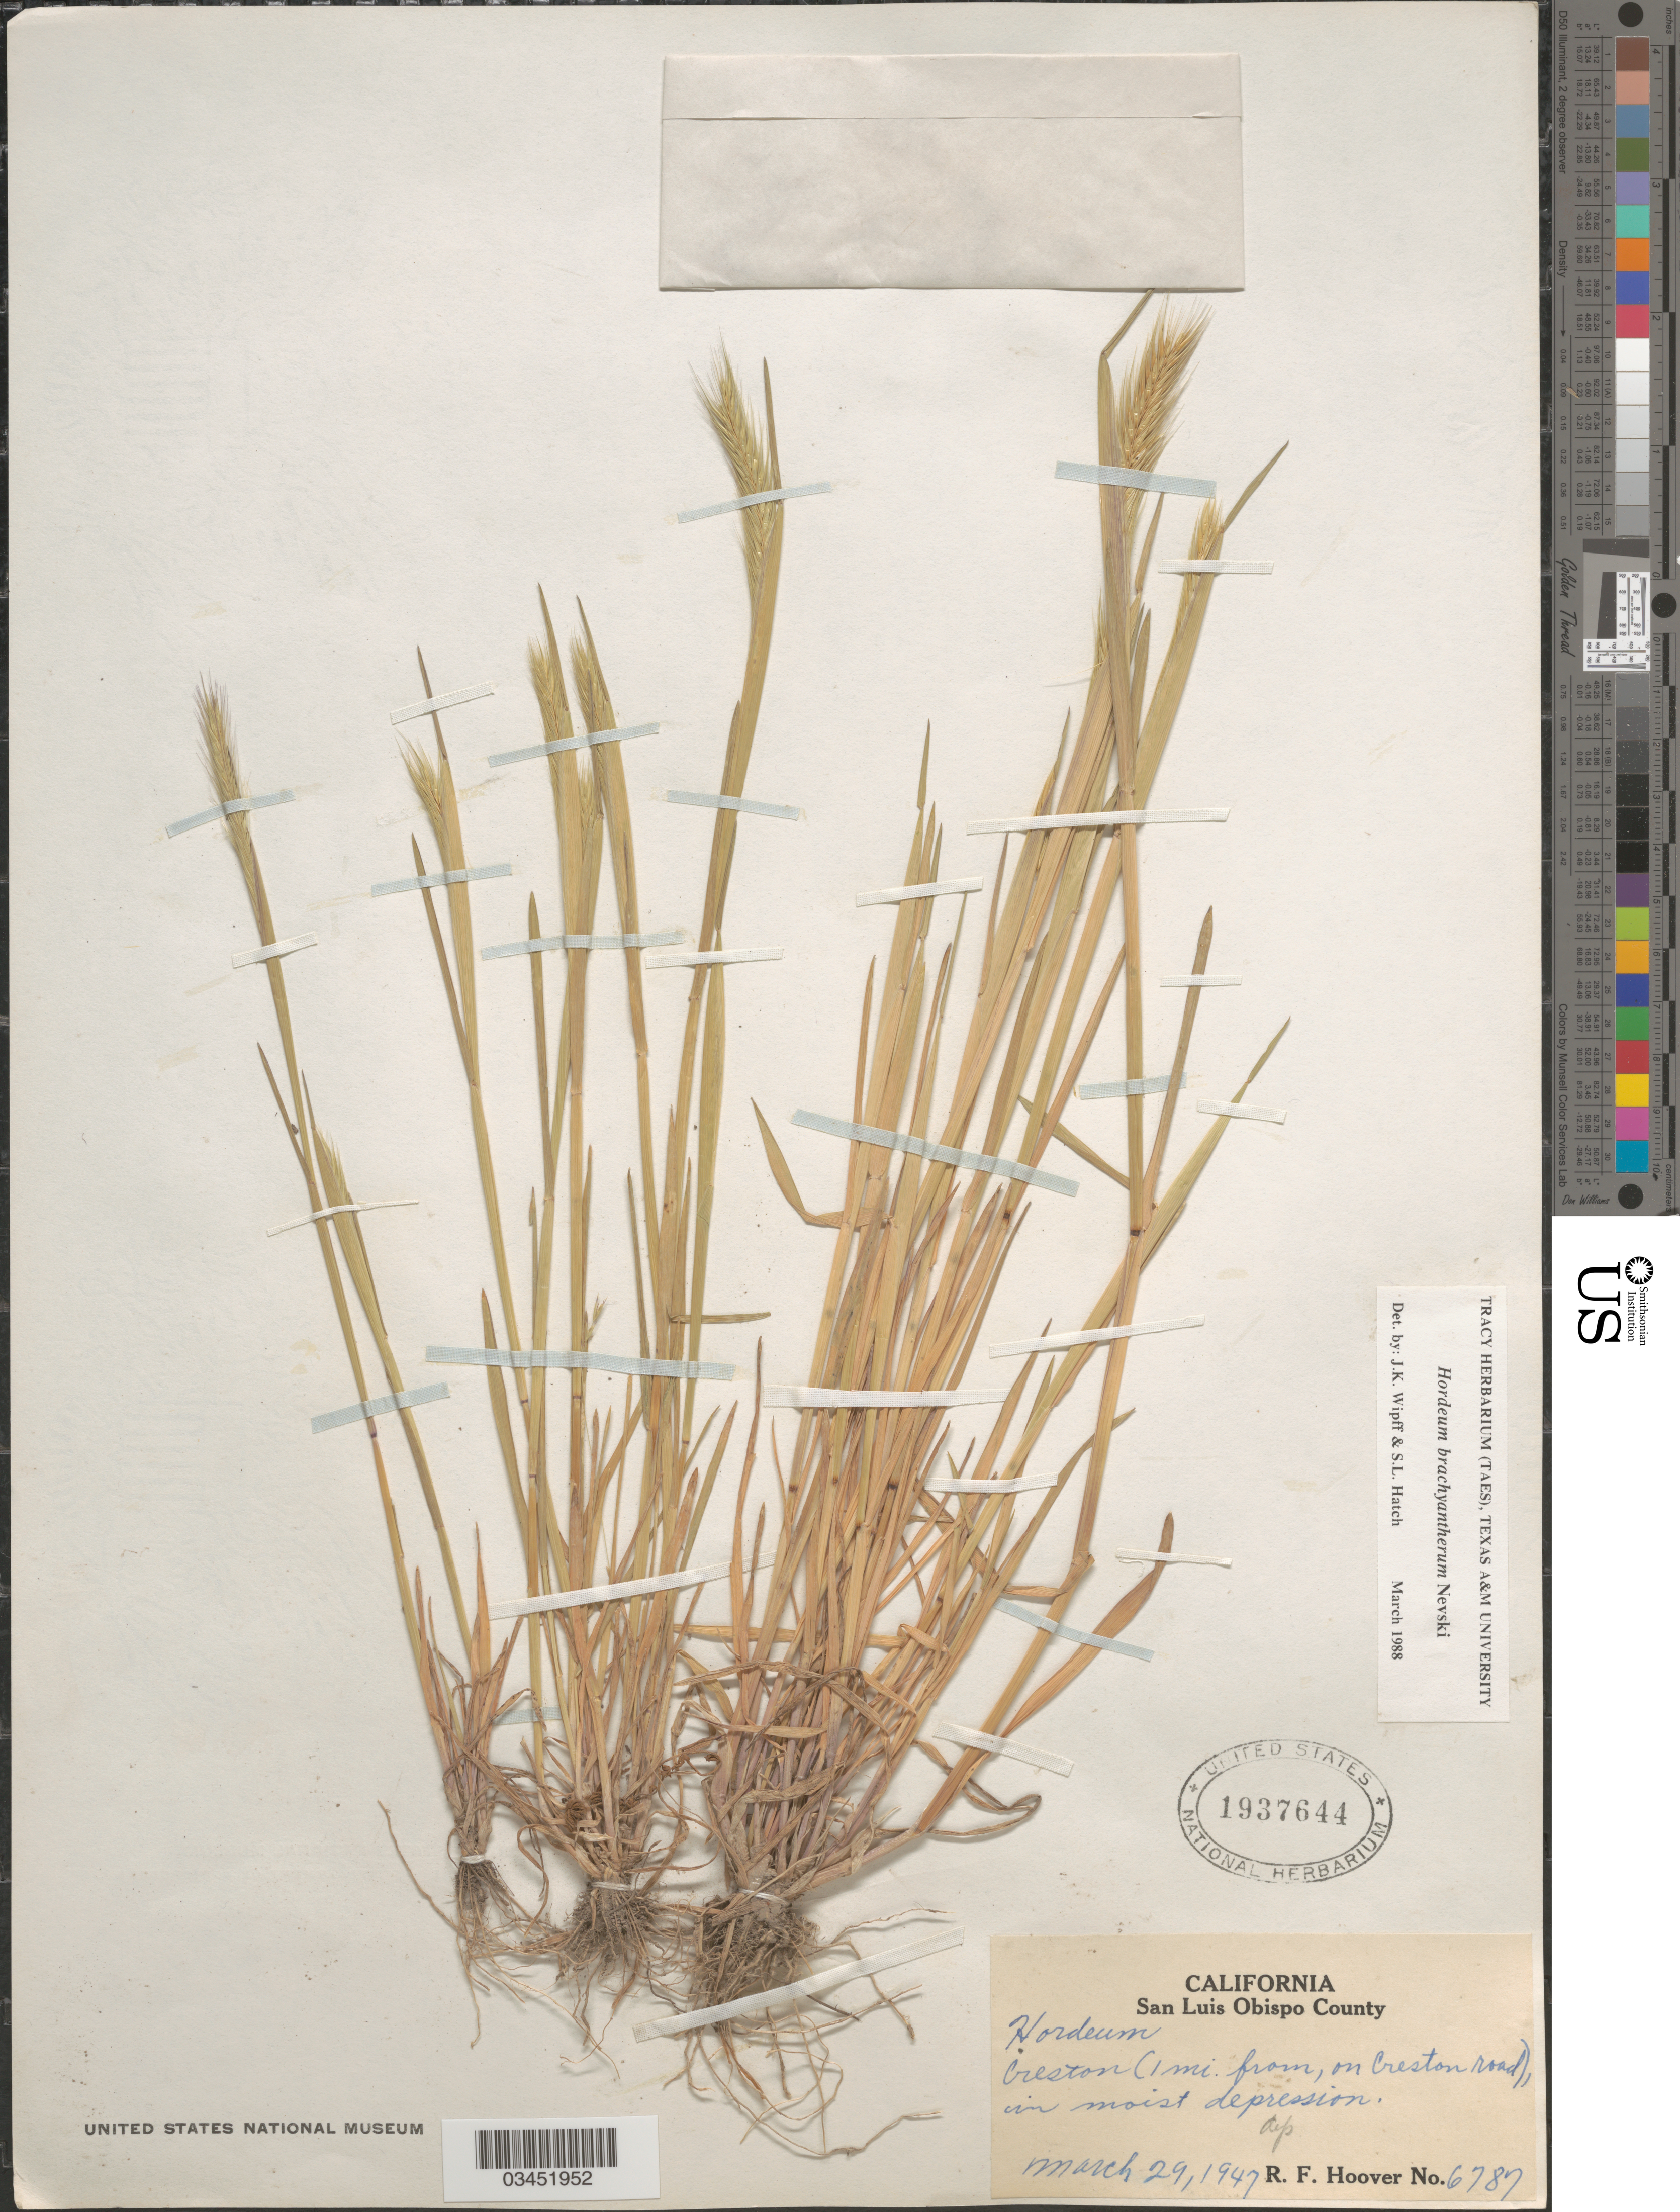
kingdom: Plantae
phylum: Tracheophyta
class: Liliopsida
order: Poales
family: Poaceae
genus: Hordeum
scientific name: Hordeum brachyantherum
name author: Nevski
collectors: R. F. Hoover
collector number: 6787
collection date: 1947-03-29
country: United States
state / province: California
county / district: San Luis Obispo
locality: San Luis Obispo County. Creston (1 mi. from, on Creston road), in moist depression.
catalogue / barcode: US 1937644